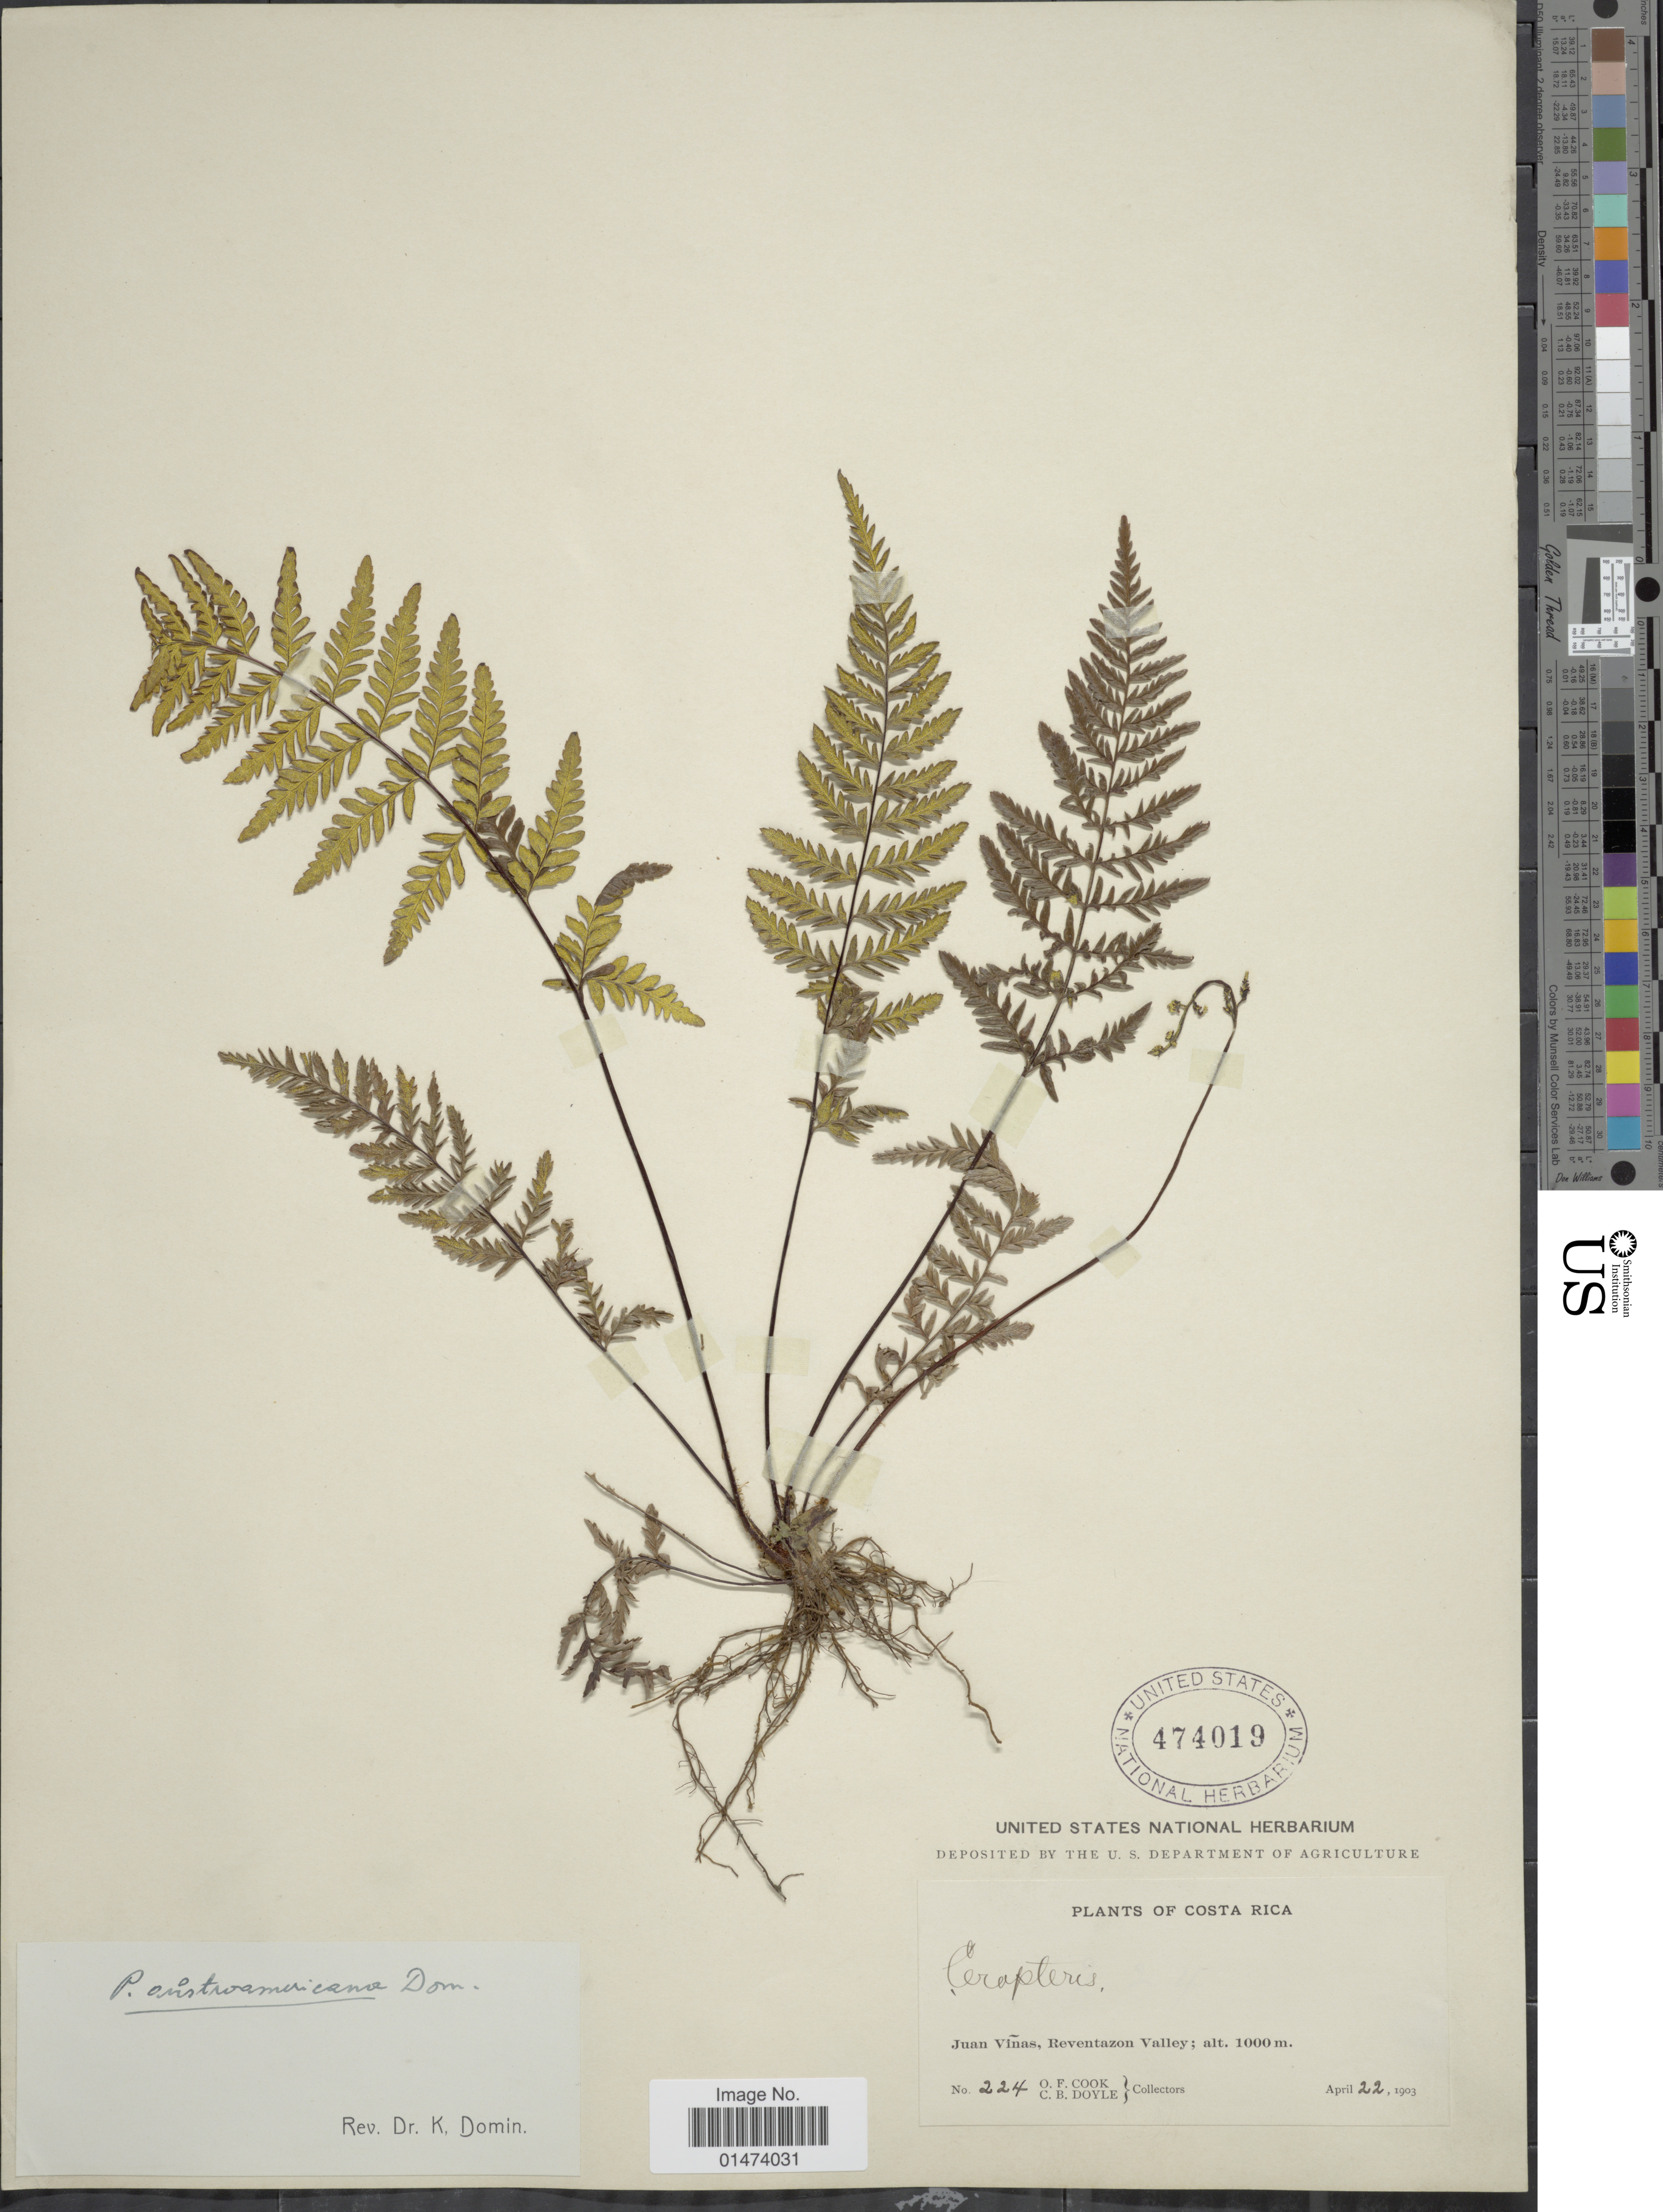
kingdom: Plantae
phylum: Tracheophyta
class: Polypodiopsida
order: Polypodiales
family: Pteridaceae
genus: Pityrogramma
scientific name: Pityrogramma calomelanos var. ochracea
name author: (C. Presl) R.M. Tryon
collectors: O. F. Cook & C. Doyle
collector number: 224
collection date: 1903-04-22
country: Costa Rica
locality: Juan Viñas, Reventazon Valley.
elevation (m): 1000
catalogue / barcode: US 474019